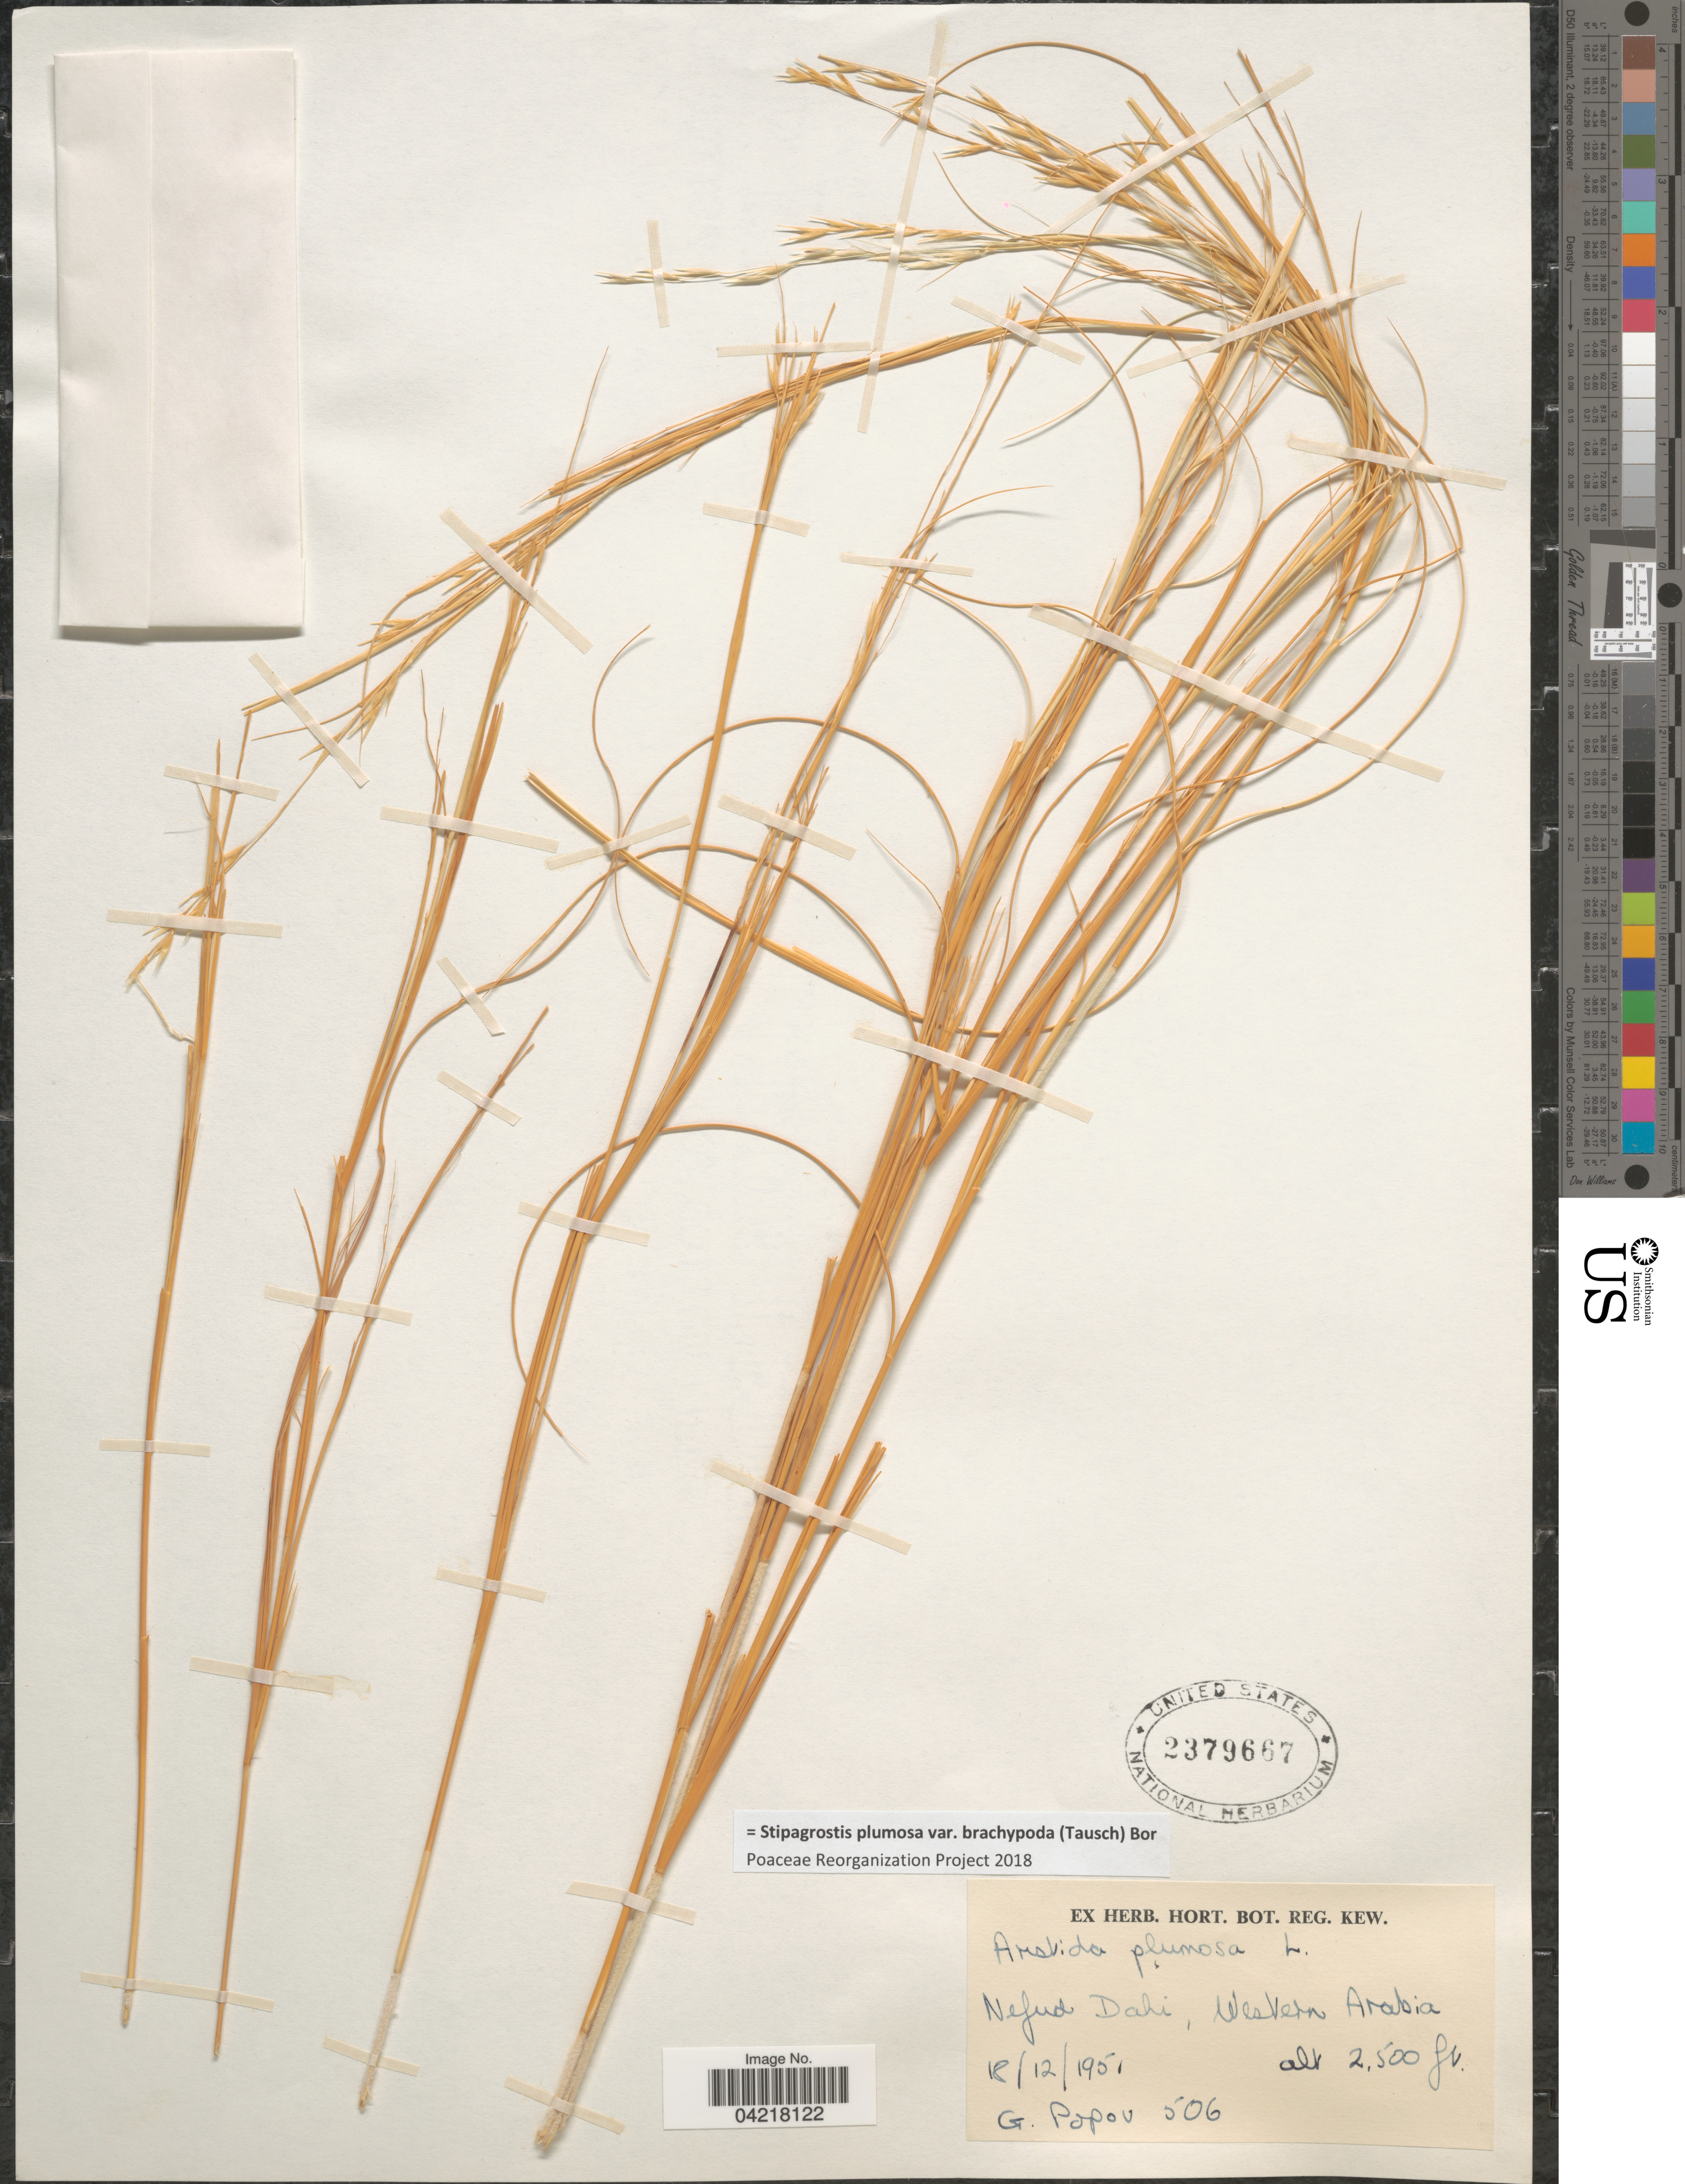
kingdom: Plantae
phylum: Tracheophyta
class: Liliopsida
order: Poales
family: Poaceae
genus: Stipagrostis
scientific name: Stipagrostis plumosa var. brachypoda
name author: (Tausch) Bor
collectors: G. Popov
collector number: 506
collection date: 1951-12-18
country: Saudi Arabia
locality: Nefud Dahi, Western Arabia.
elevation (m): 762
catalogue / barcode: US 2379667